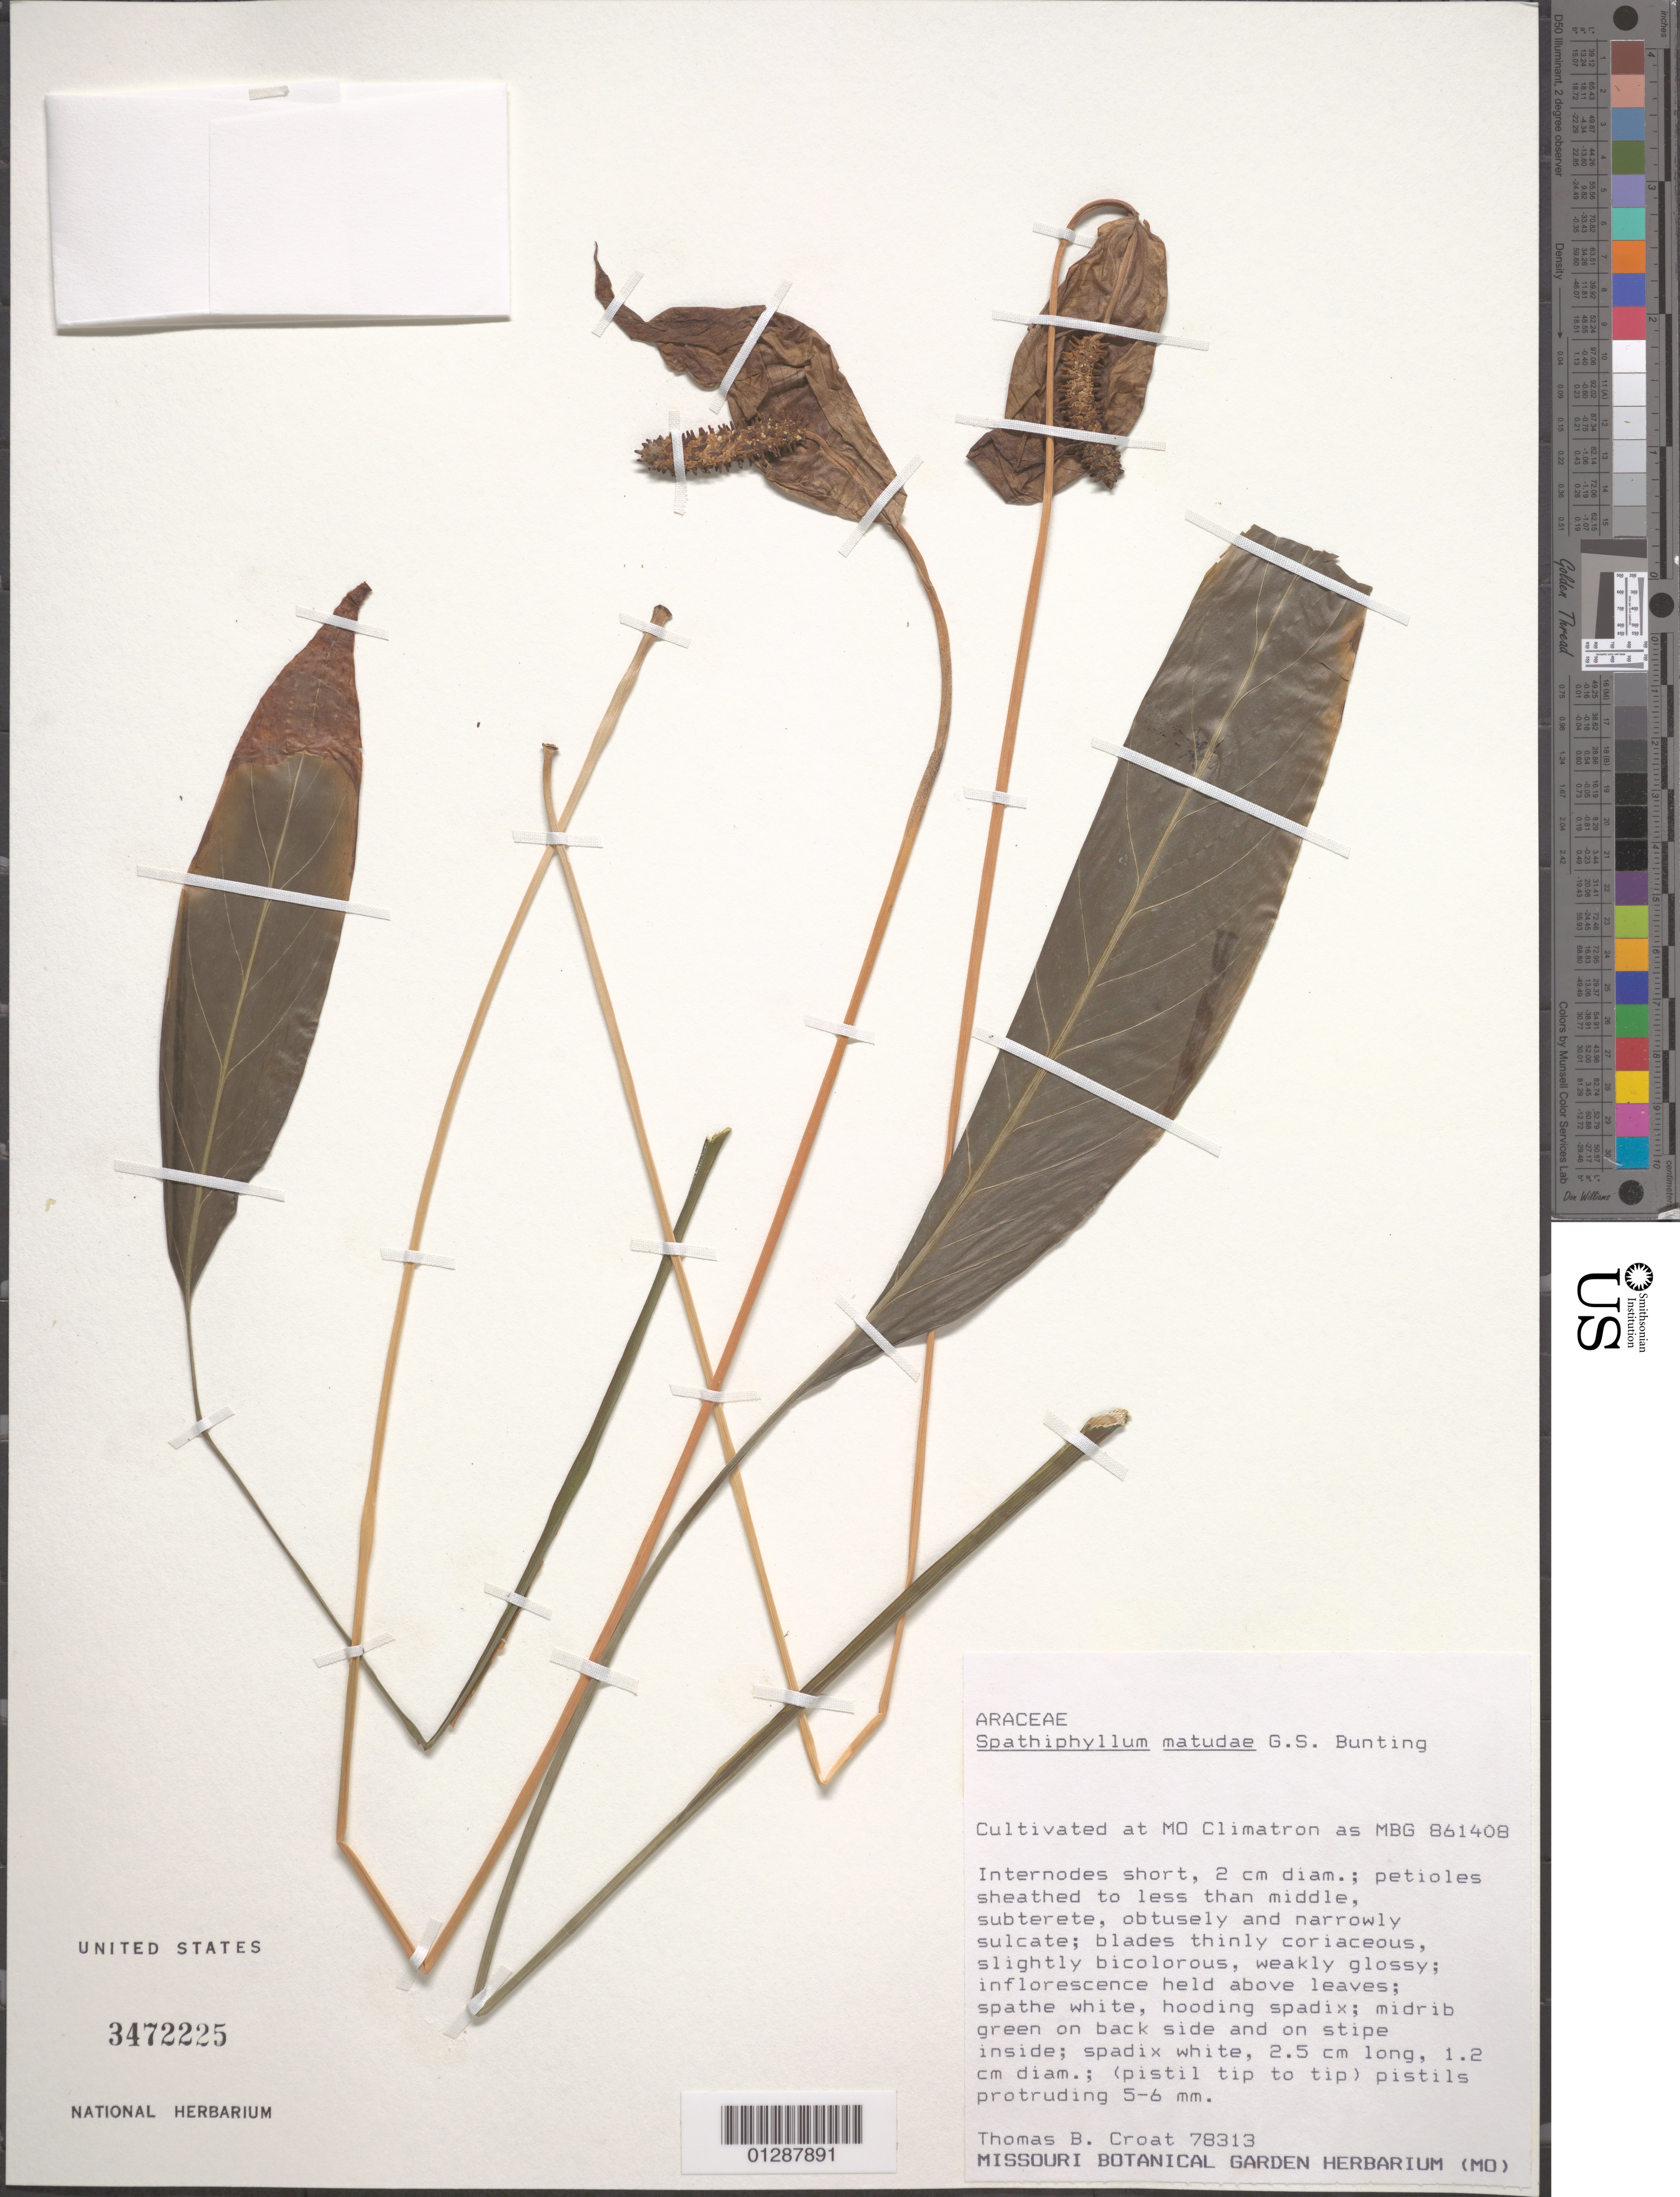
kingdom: Plantae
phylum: Tracheophyta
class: Liliopsida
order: Alismatales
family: Araceae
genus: Spathiphyllum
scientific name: Spathiphyllum matudae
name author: G.S. Bunting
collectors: T. B. Croat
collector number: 78313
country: United States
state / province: Missouri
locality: MO Climatron.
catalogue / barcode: US 3472225